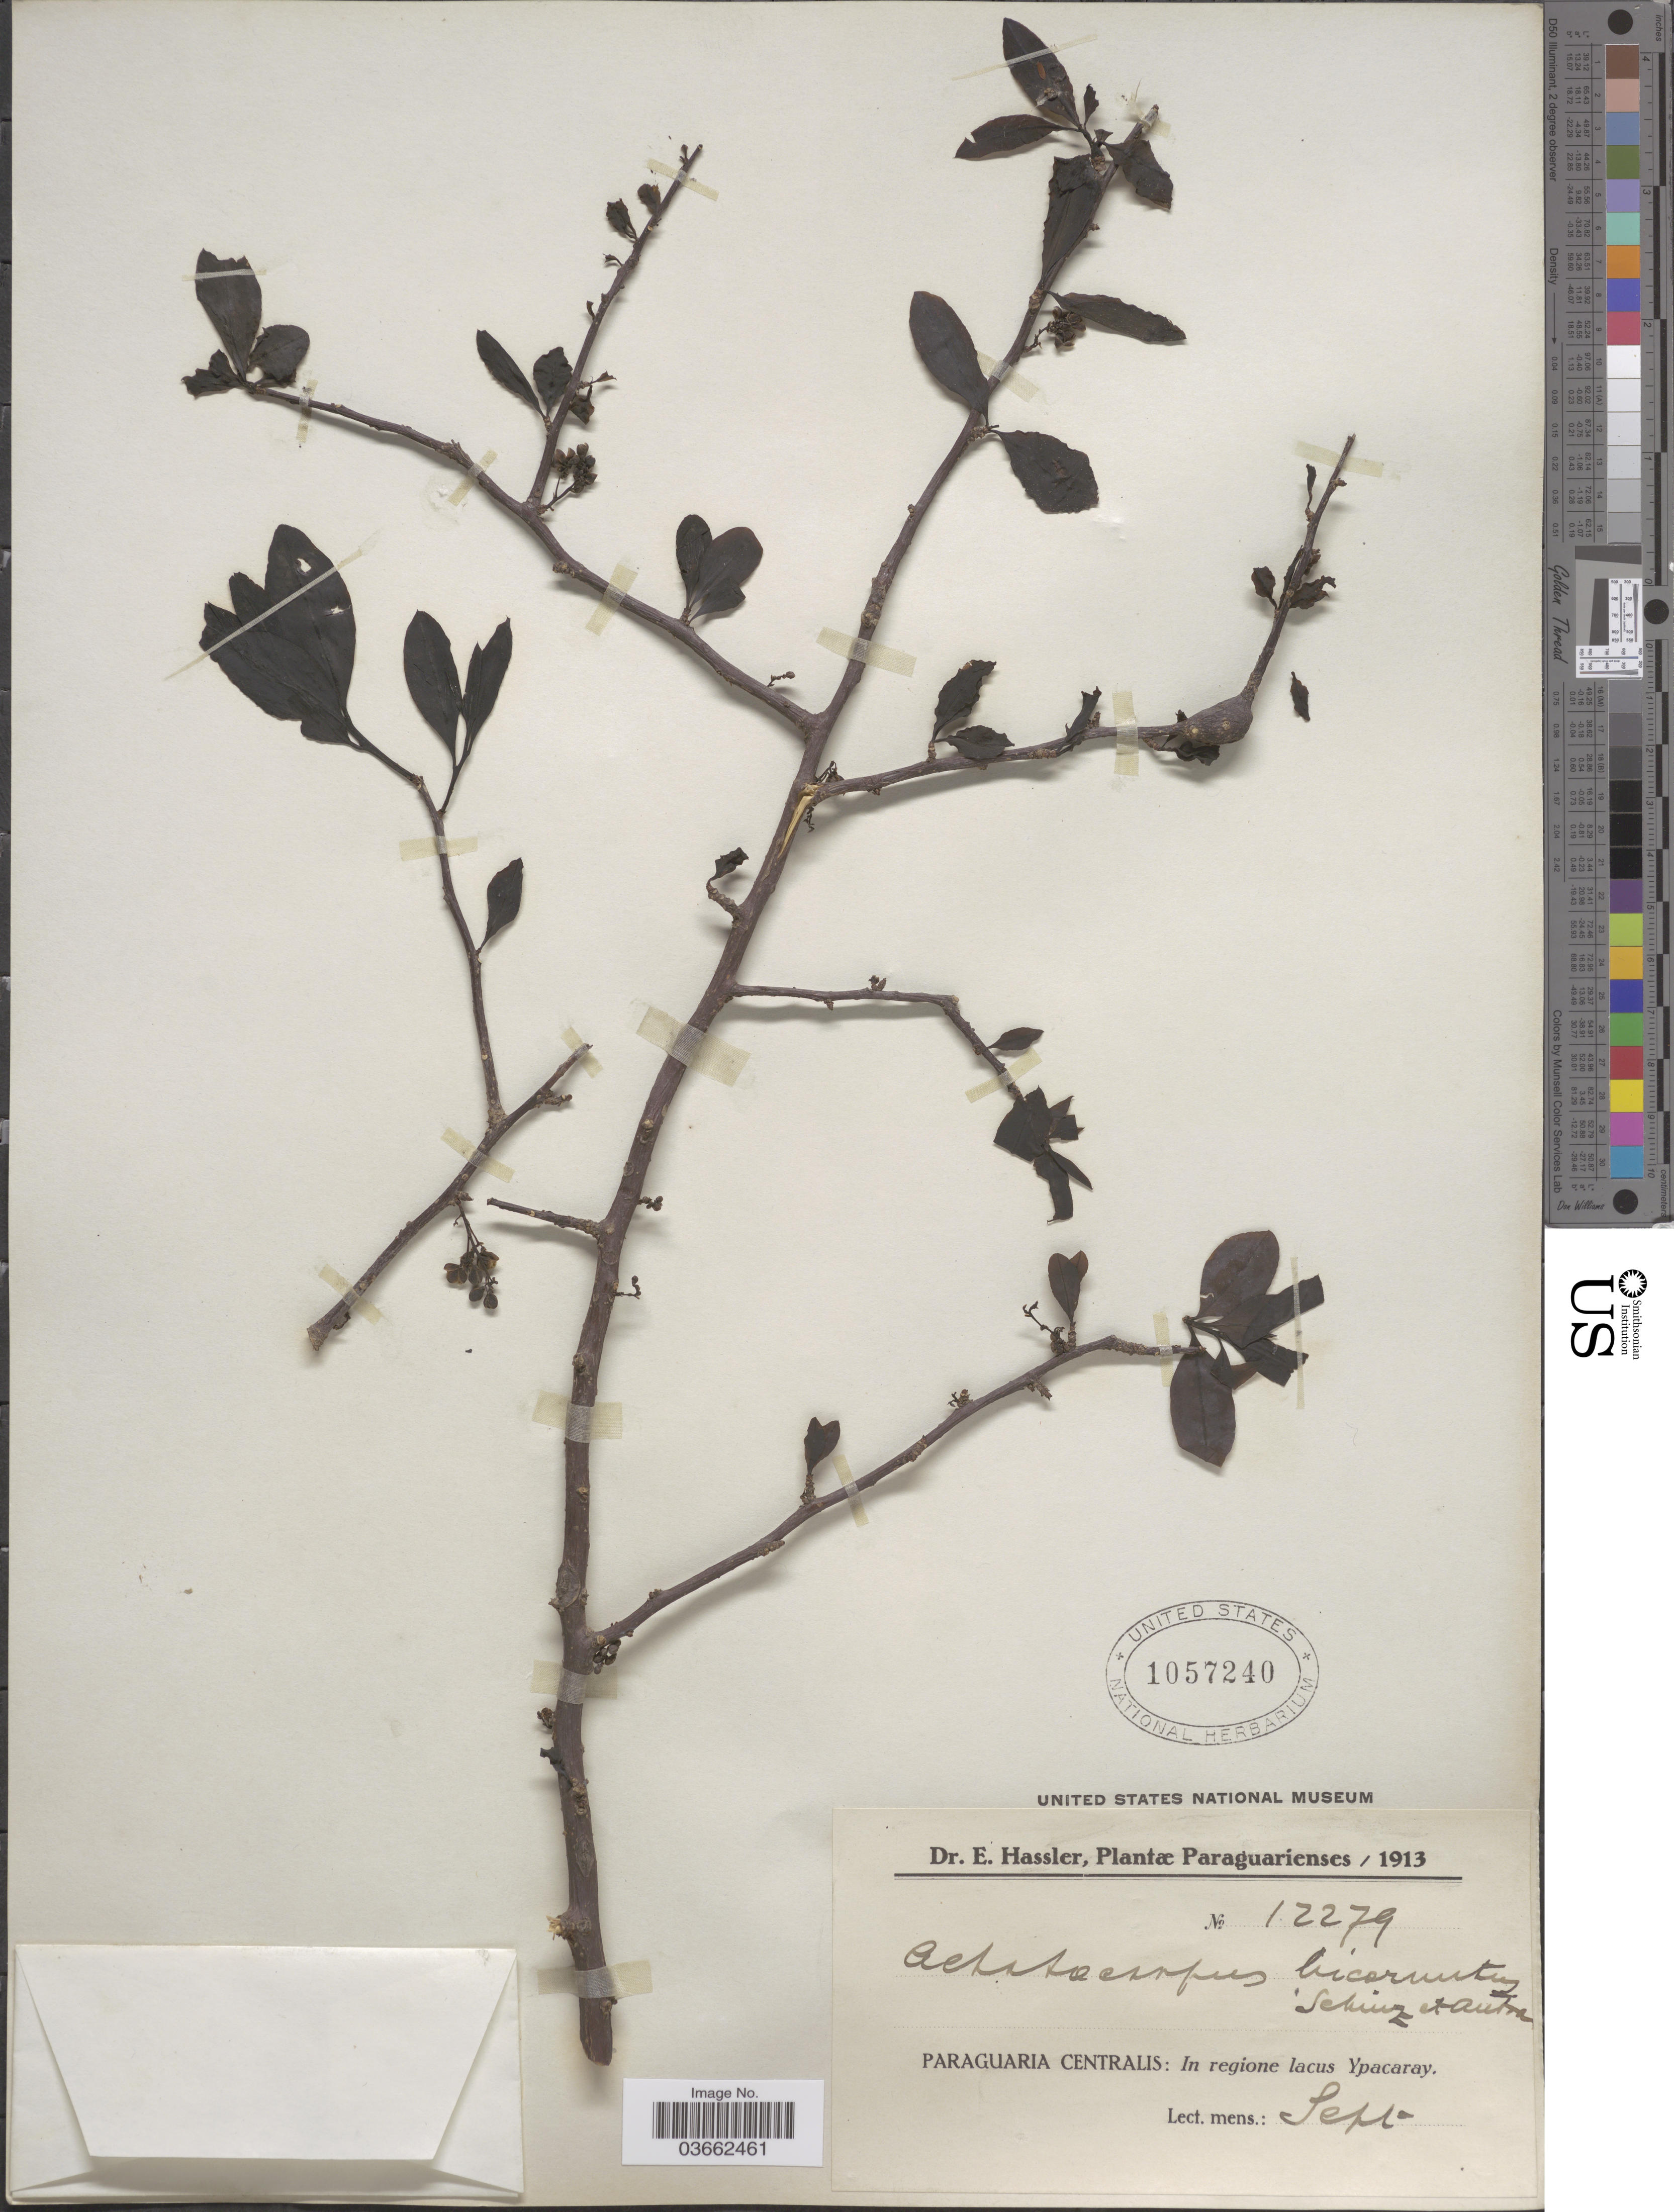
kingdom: Plantae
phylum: Tracheophyta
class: Magnoliopsida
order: Caryophyllales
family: Achatocarpaceae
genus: Achatocarpus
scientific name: Achatocarpus bicornutus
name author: Schinz & Autran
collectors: E. Hassler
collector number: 12279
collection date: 1913-09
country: Paraguay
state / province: Paraguari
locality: Paraguaria Centralis: In regione lacus Ypacaray.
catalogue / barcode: US 1057240